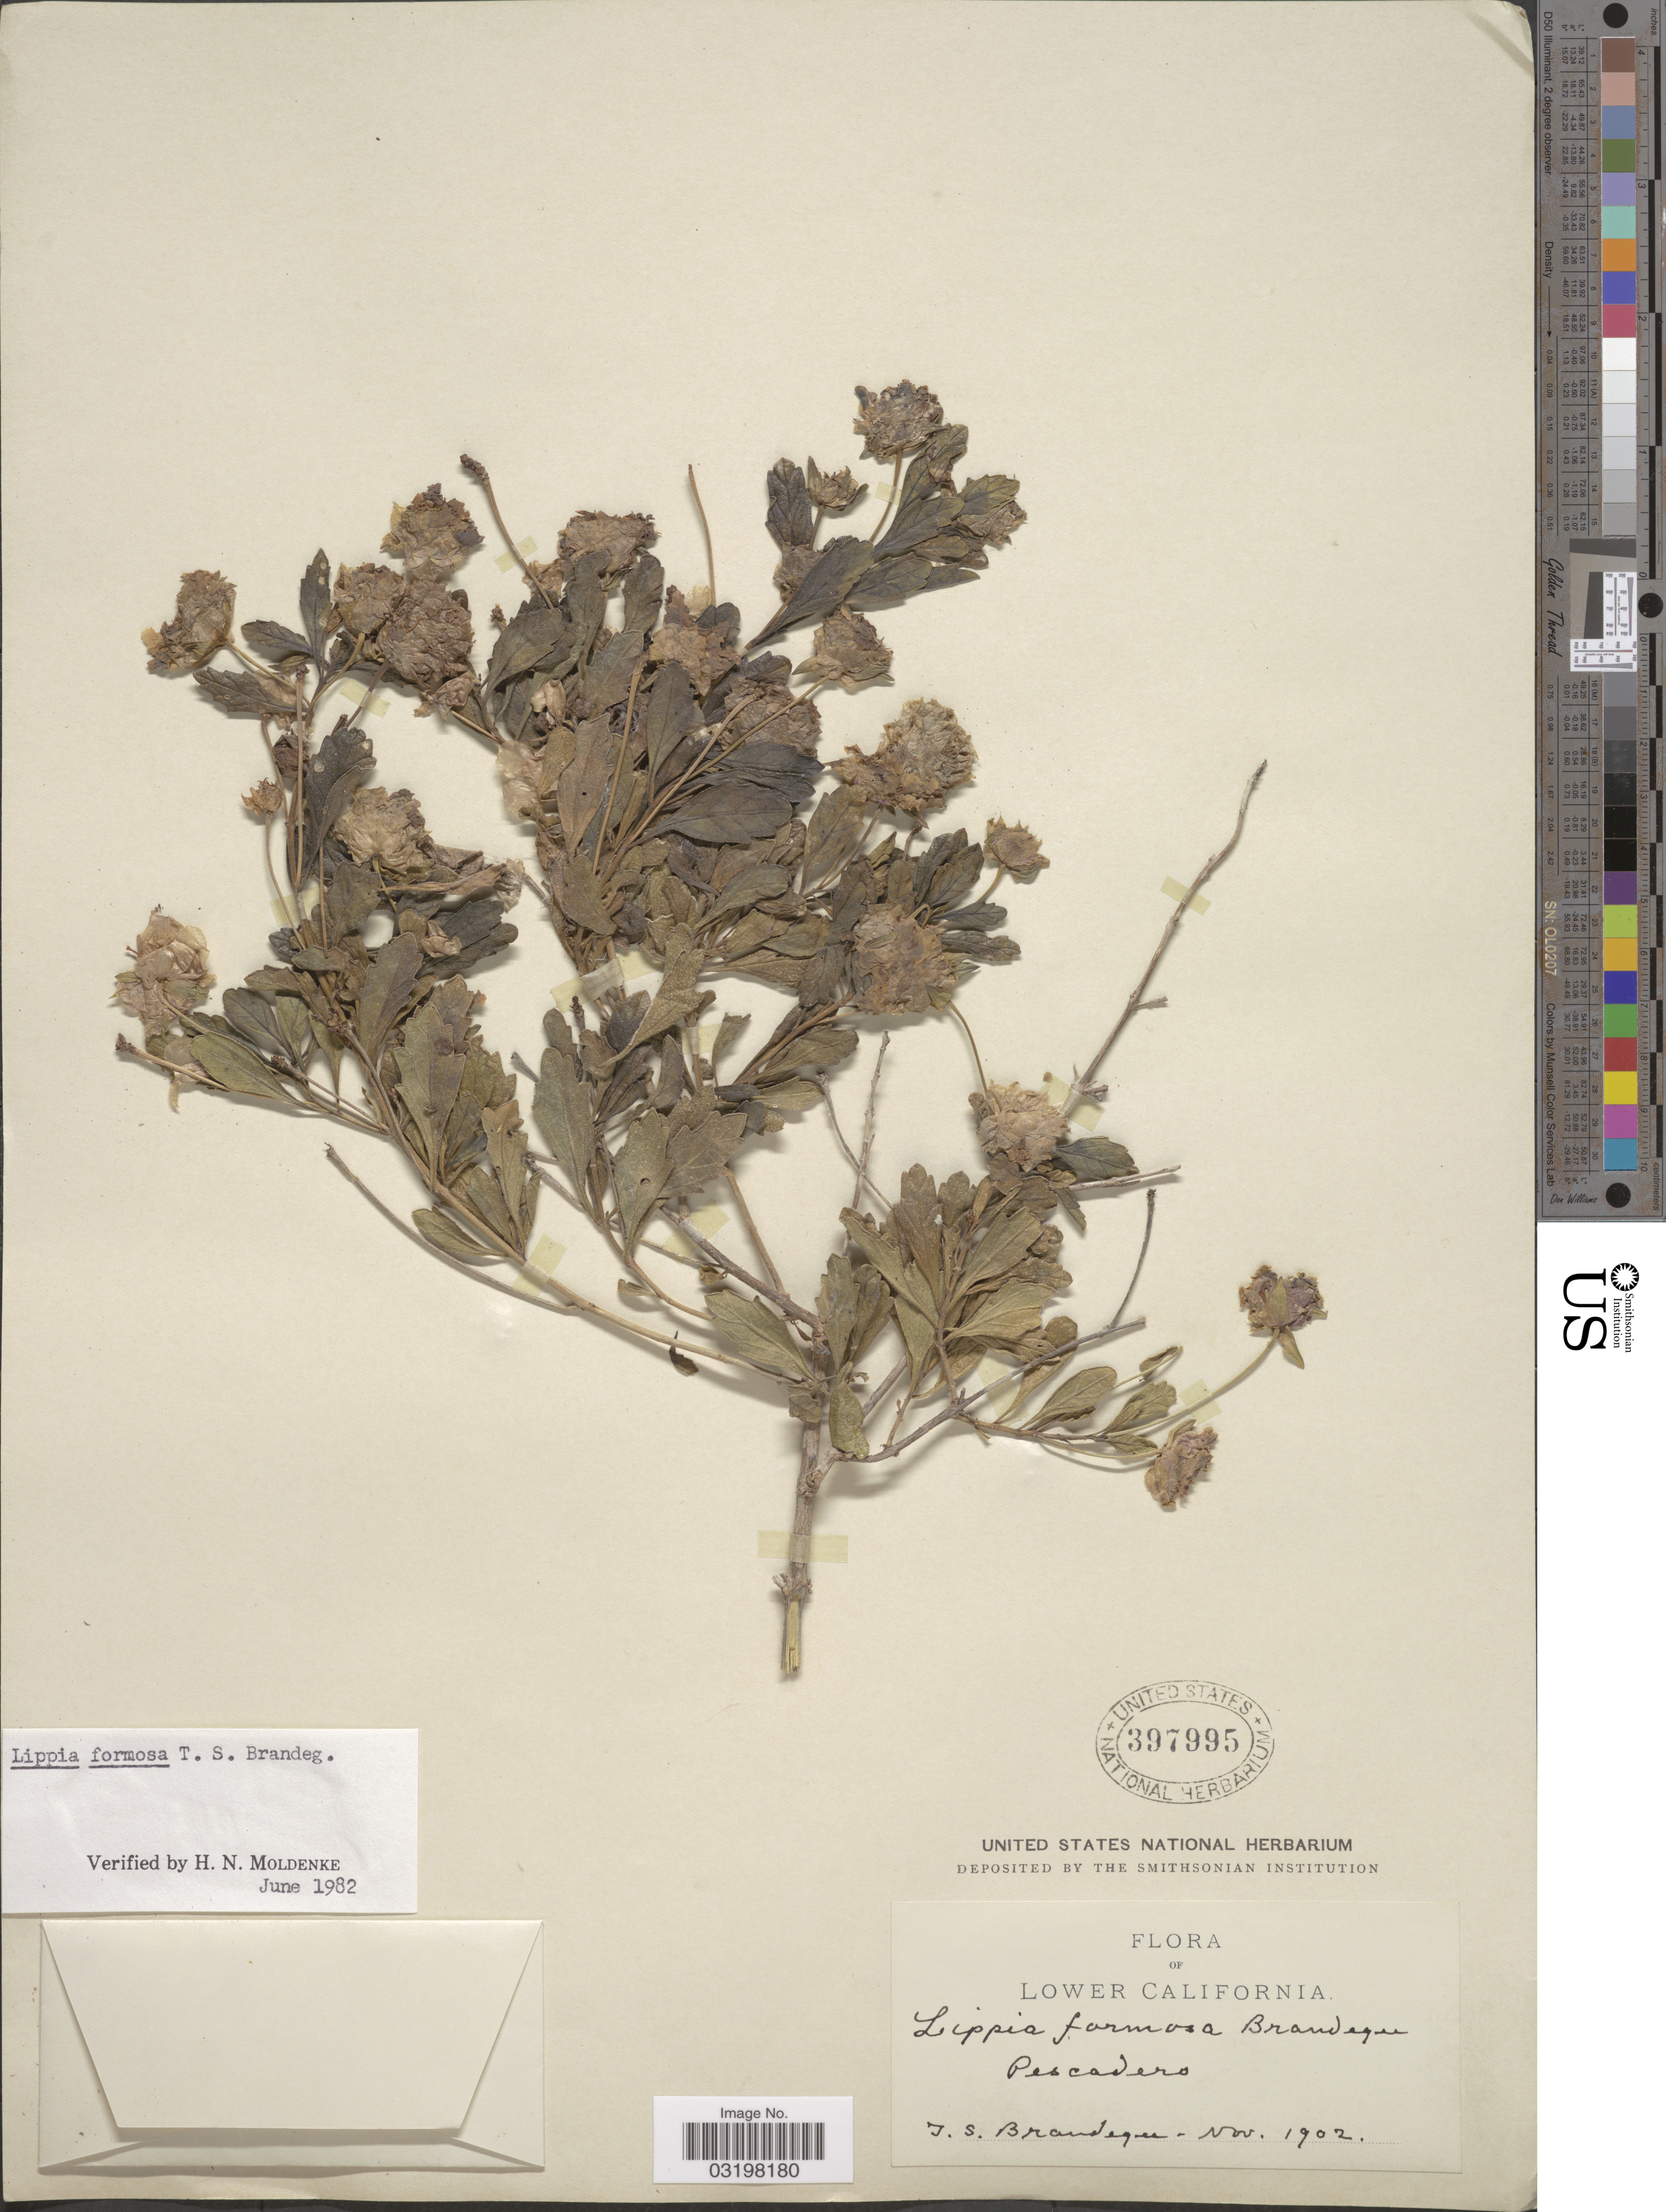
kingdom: Plantae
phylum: Tracheophyta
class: Magnoliopsida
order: Lamiales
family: Verbenaceae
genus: Lippia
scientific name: Lippia formosa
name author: Brandegee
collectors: T. S. Brandegee (herbarium)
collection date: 1902-11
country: Mexico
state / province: Baja California Sur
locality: Lower California. Pescadero.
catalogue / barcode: US 397995